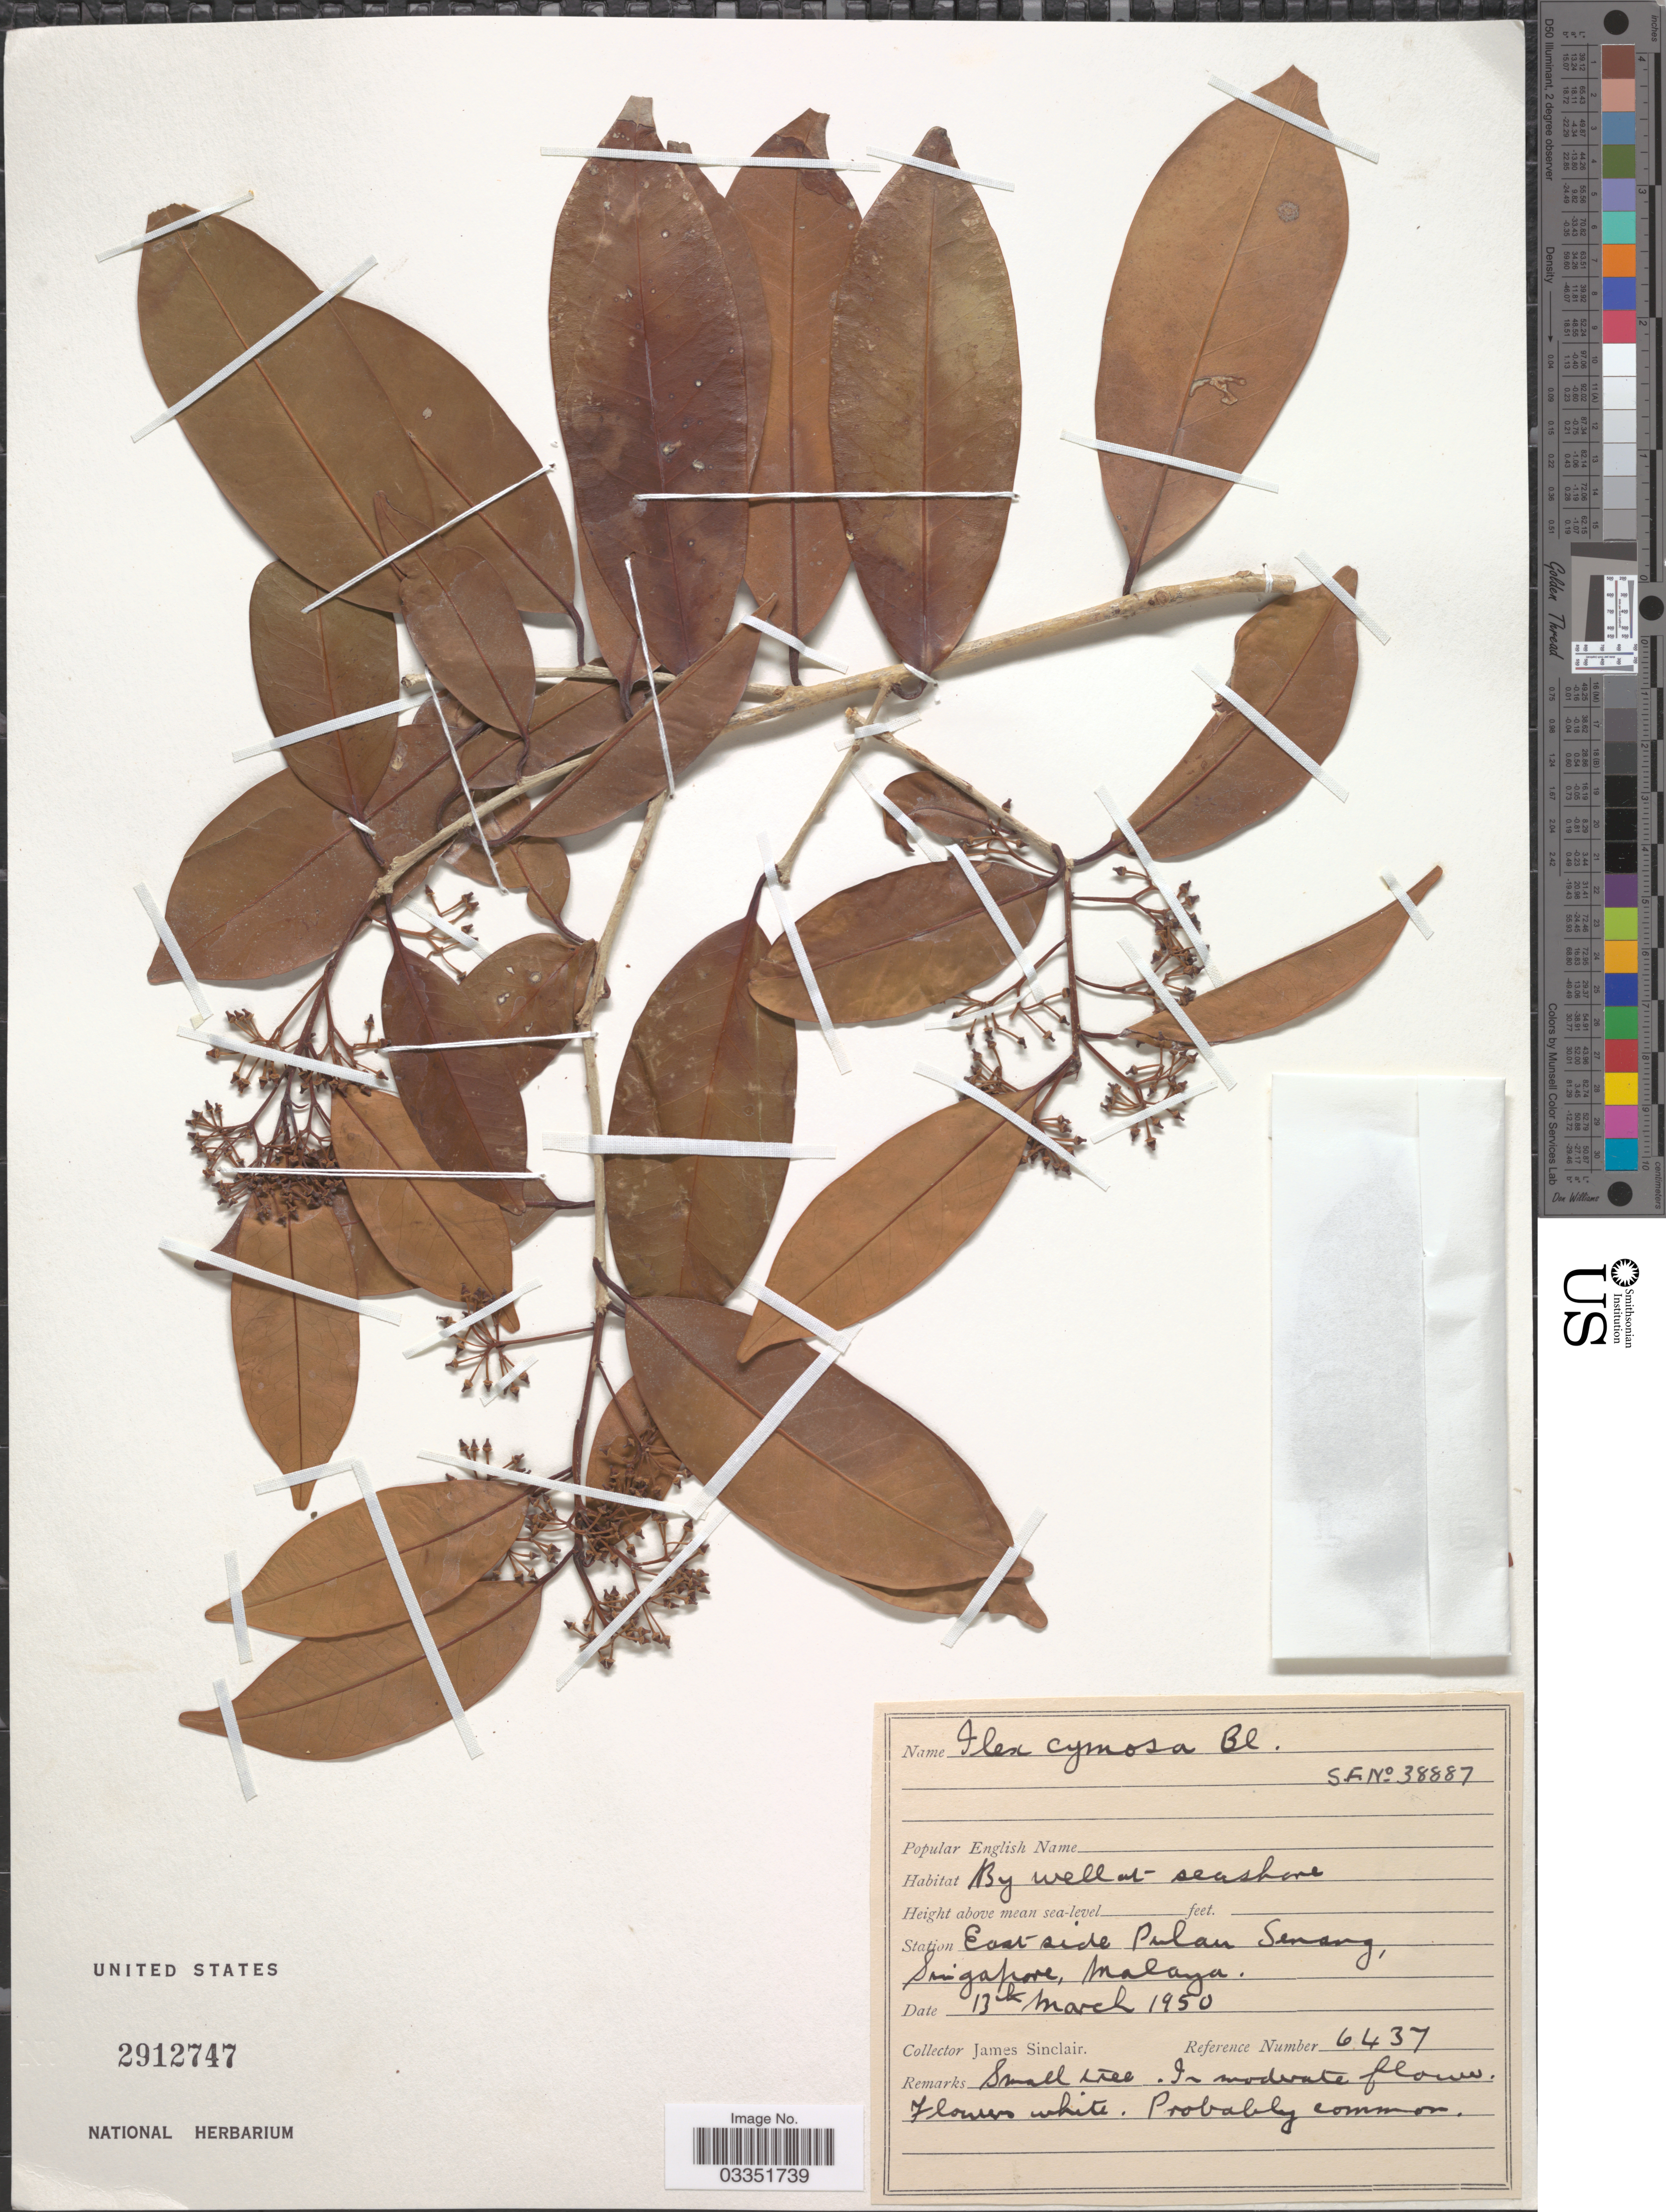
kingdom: Plantae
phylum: Tracheophyta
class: Magnoliopsida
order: Aquifoliales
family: Aquifoliaceae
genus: Ilex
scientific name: Ilex cymosa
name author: Blume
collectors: J. Sinclair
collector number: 6437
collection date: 1950-03-13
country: Singapore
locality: Station East side Pulan Senang, Singapore, Malaya.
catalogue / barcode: US 2912747